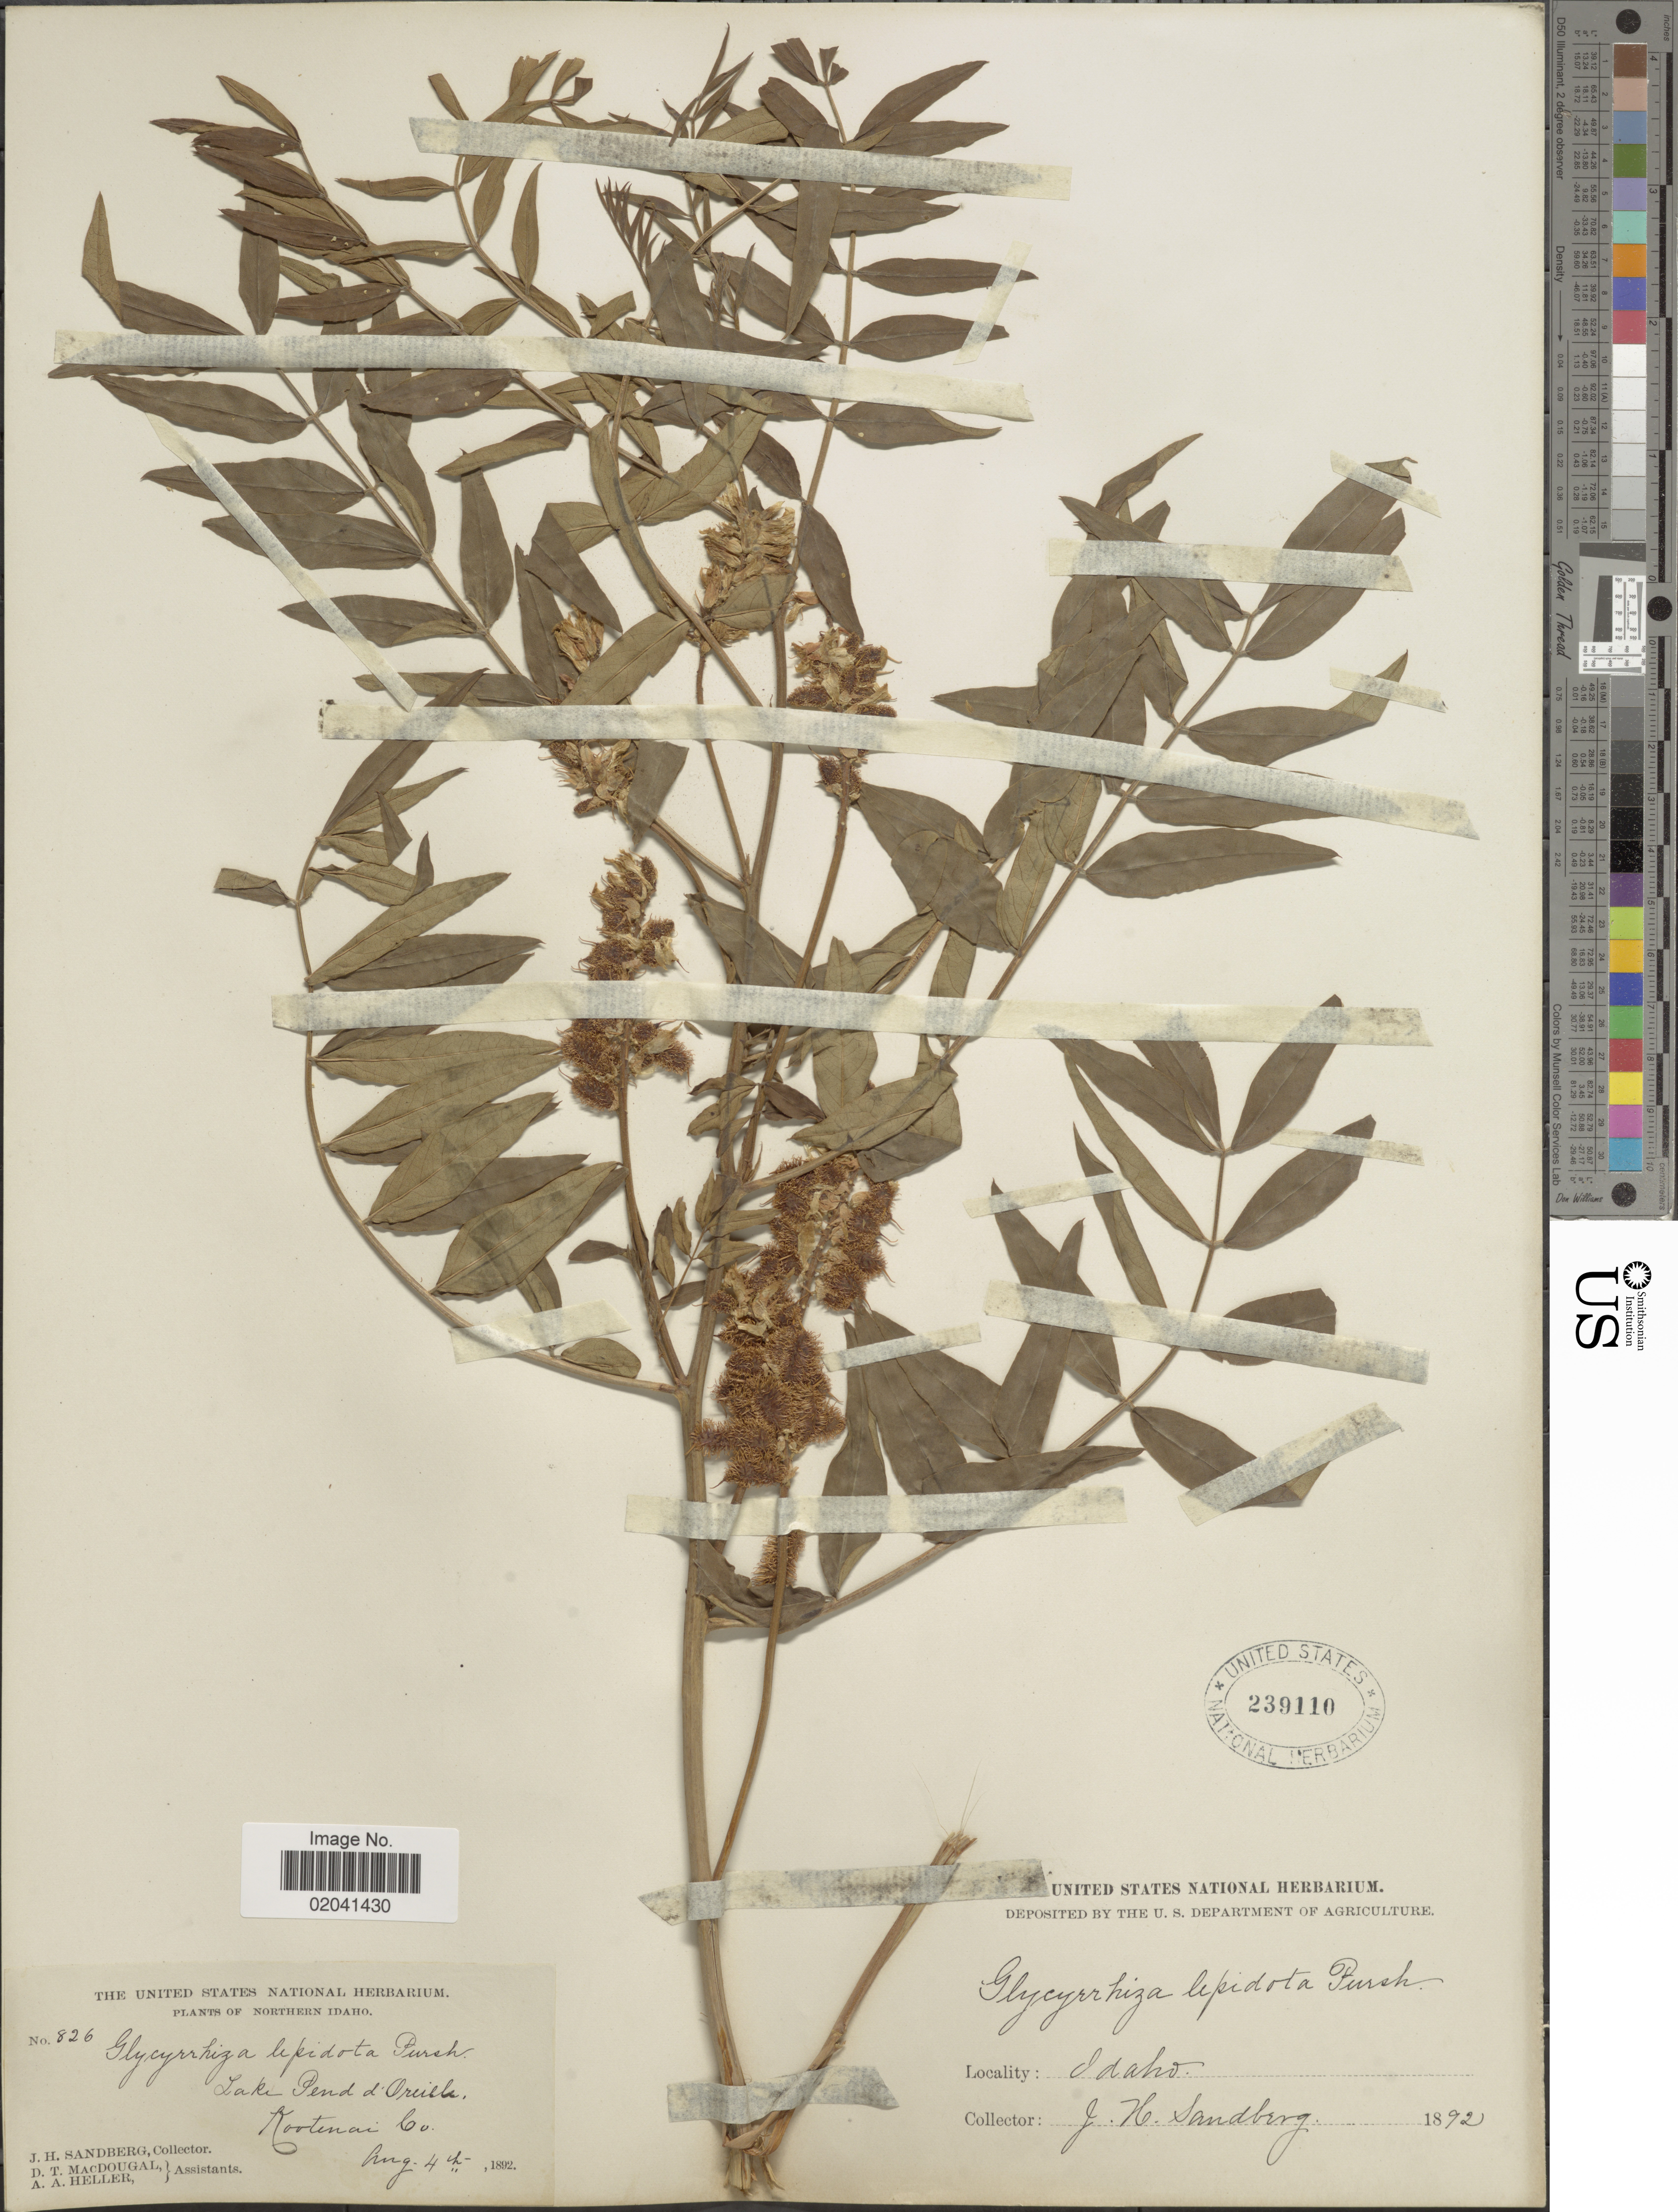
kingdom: Plantae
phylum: Tracheophyta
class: Magnoliopsida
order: Fabales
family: Fabaceae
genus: Glycyrrhiza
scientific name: Glycyrrhiza lepidota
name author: Pursh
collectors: J. H. Sandberg, D. T. MacDougal & A. A. Heller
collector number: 826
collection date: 1892-08-04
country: United States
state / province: Idaho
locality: Northern Idaho. Lake Pend d'Oreille, Kootenai Co.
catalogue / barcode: US 239110